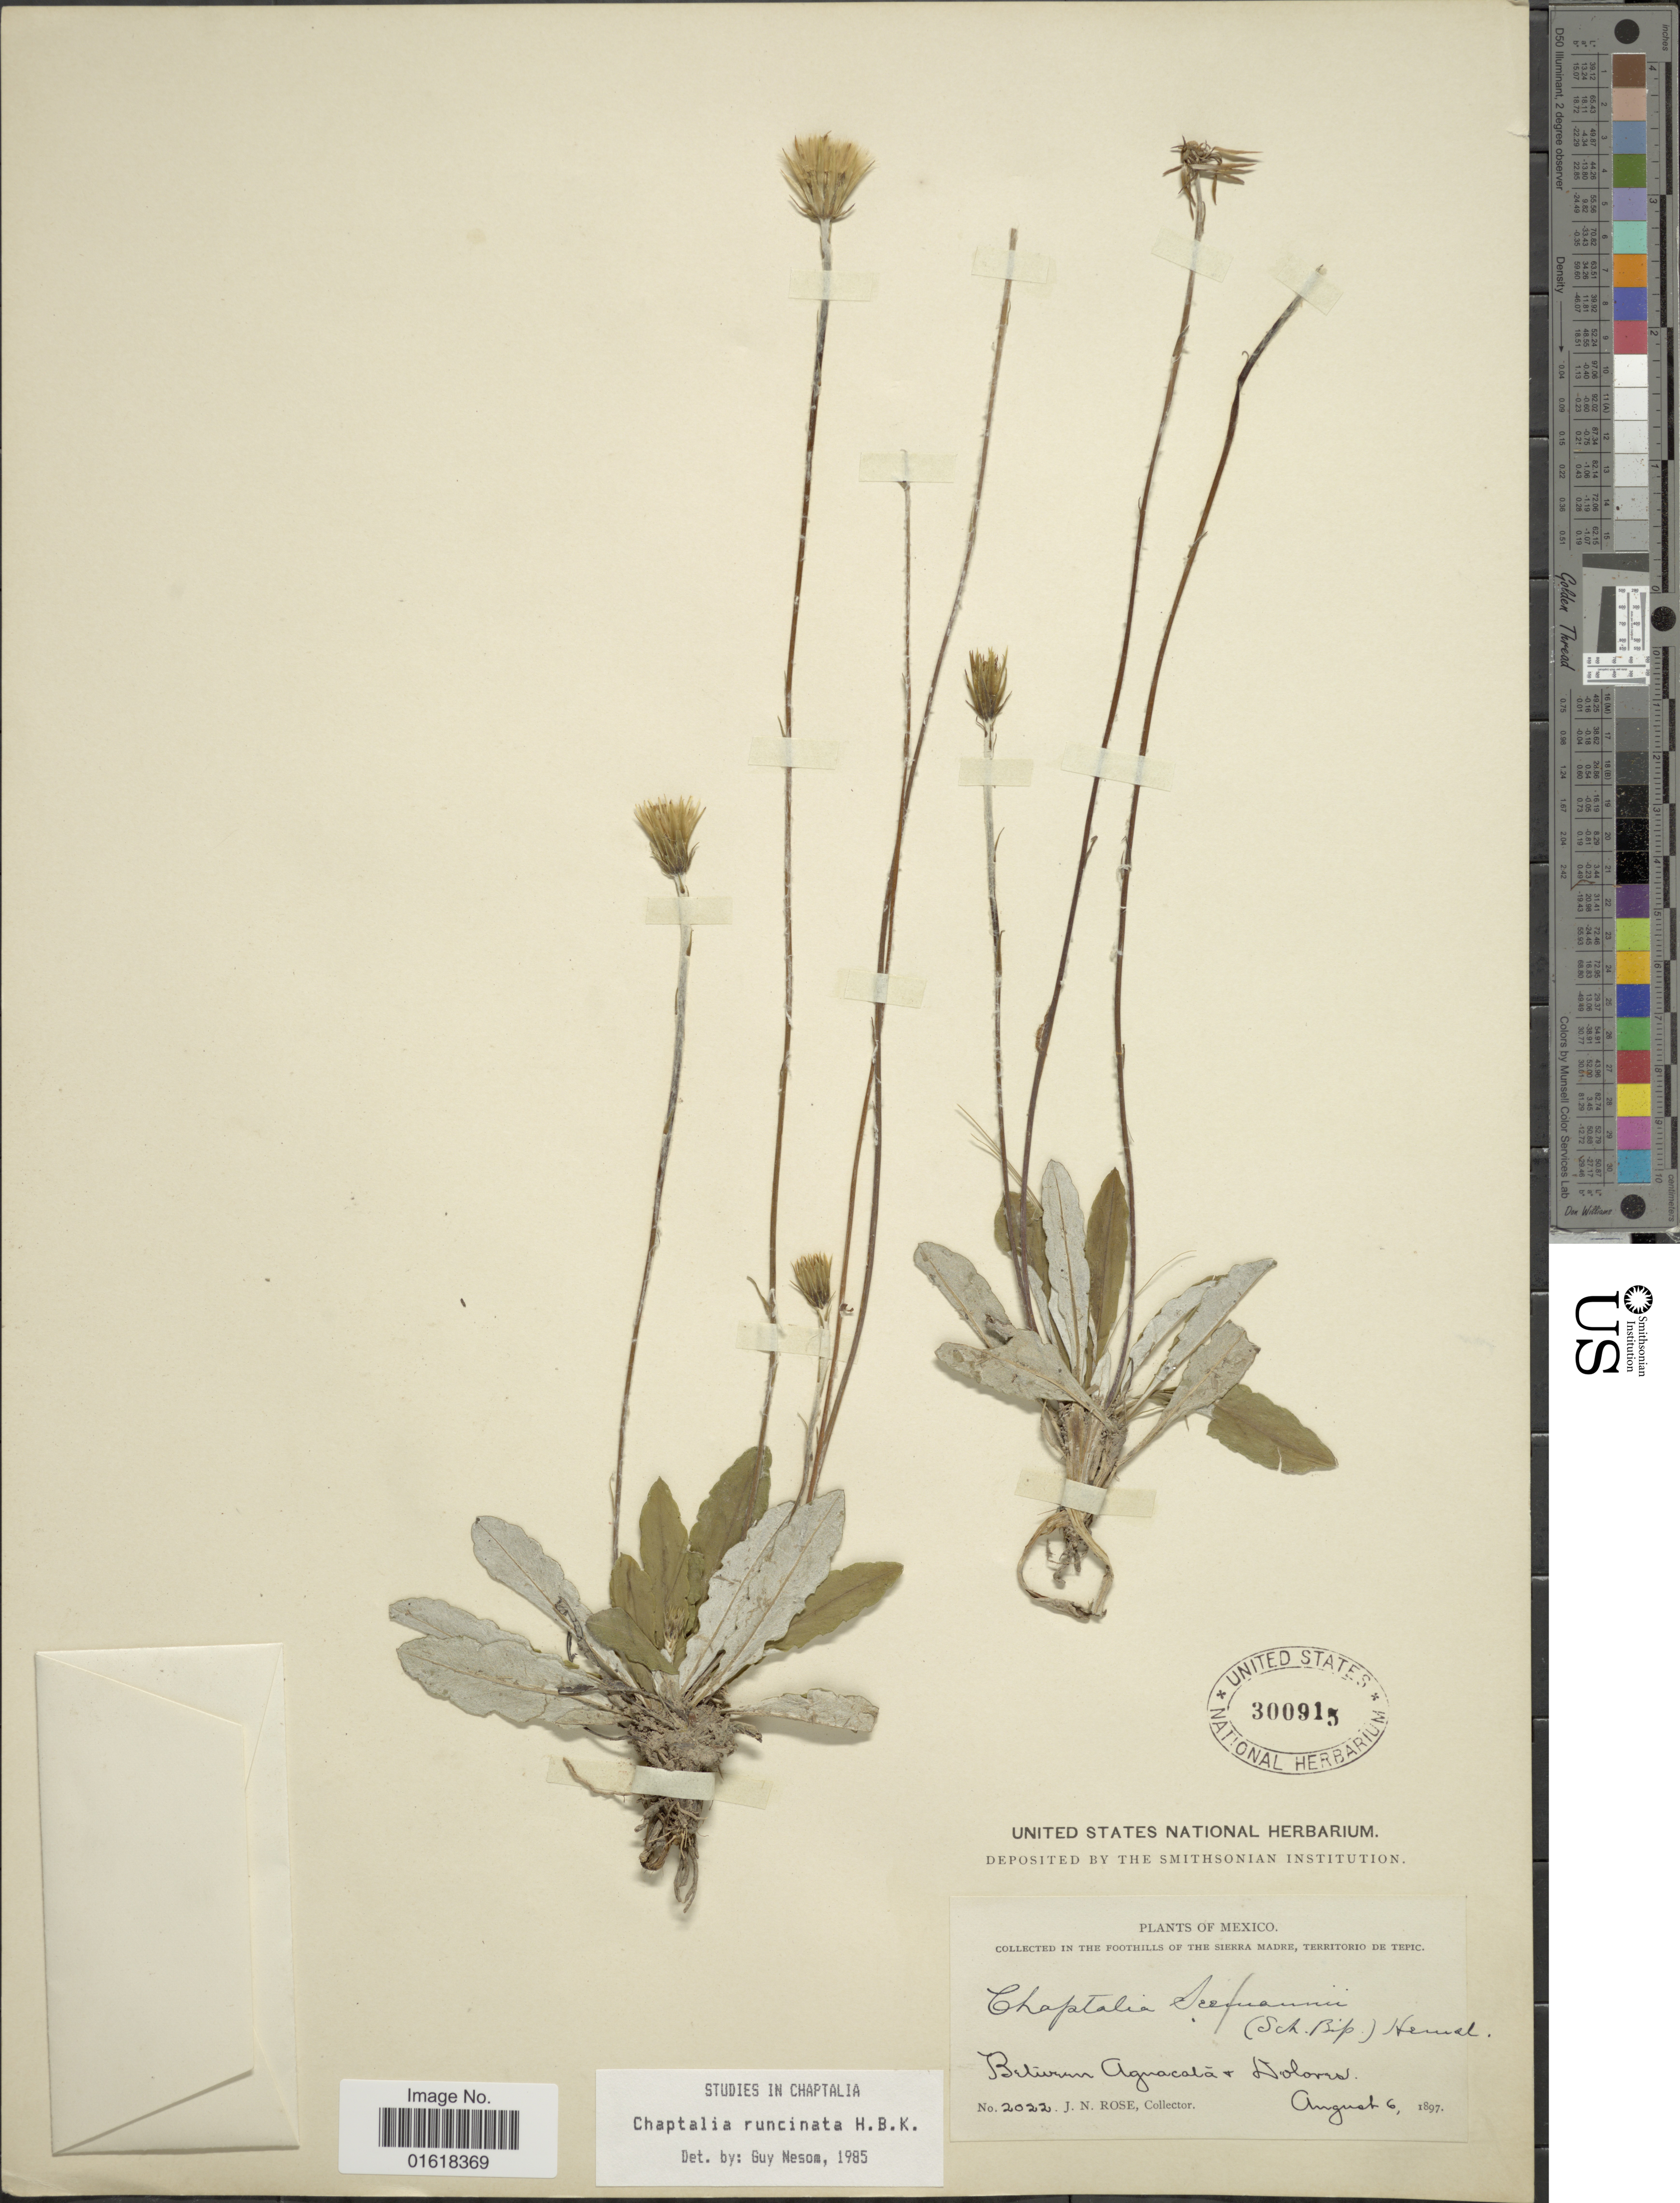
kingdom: Plantae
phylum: Tracheophyta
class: Magnoliopsida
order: Asterales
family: Asteraceae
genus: Chaptalia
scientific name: Chaptalia runcinata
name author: Kunth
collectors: J. N. Rose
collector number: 2022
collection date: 1897-08-06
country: Mexico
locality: Foothills of the Sierra Madre, territorio de Tepic. Between Aguacata & Dolores.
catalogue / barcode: US 300915